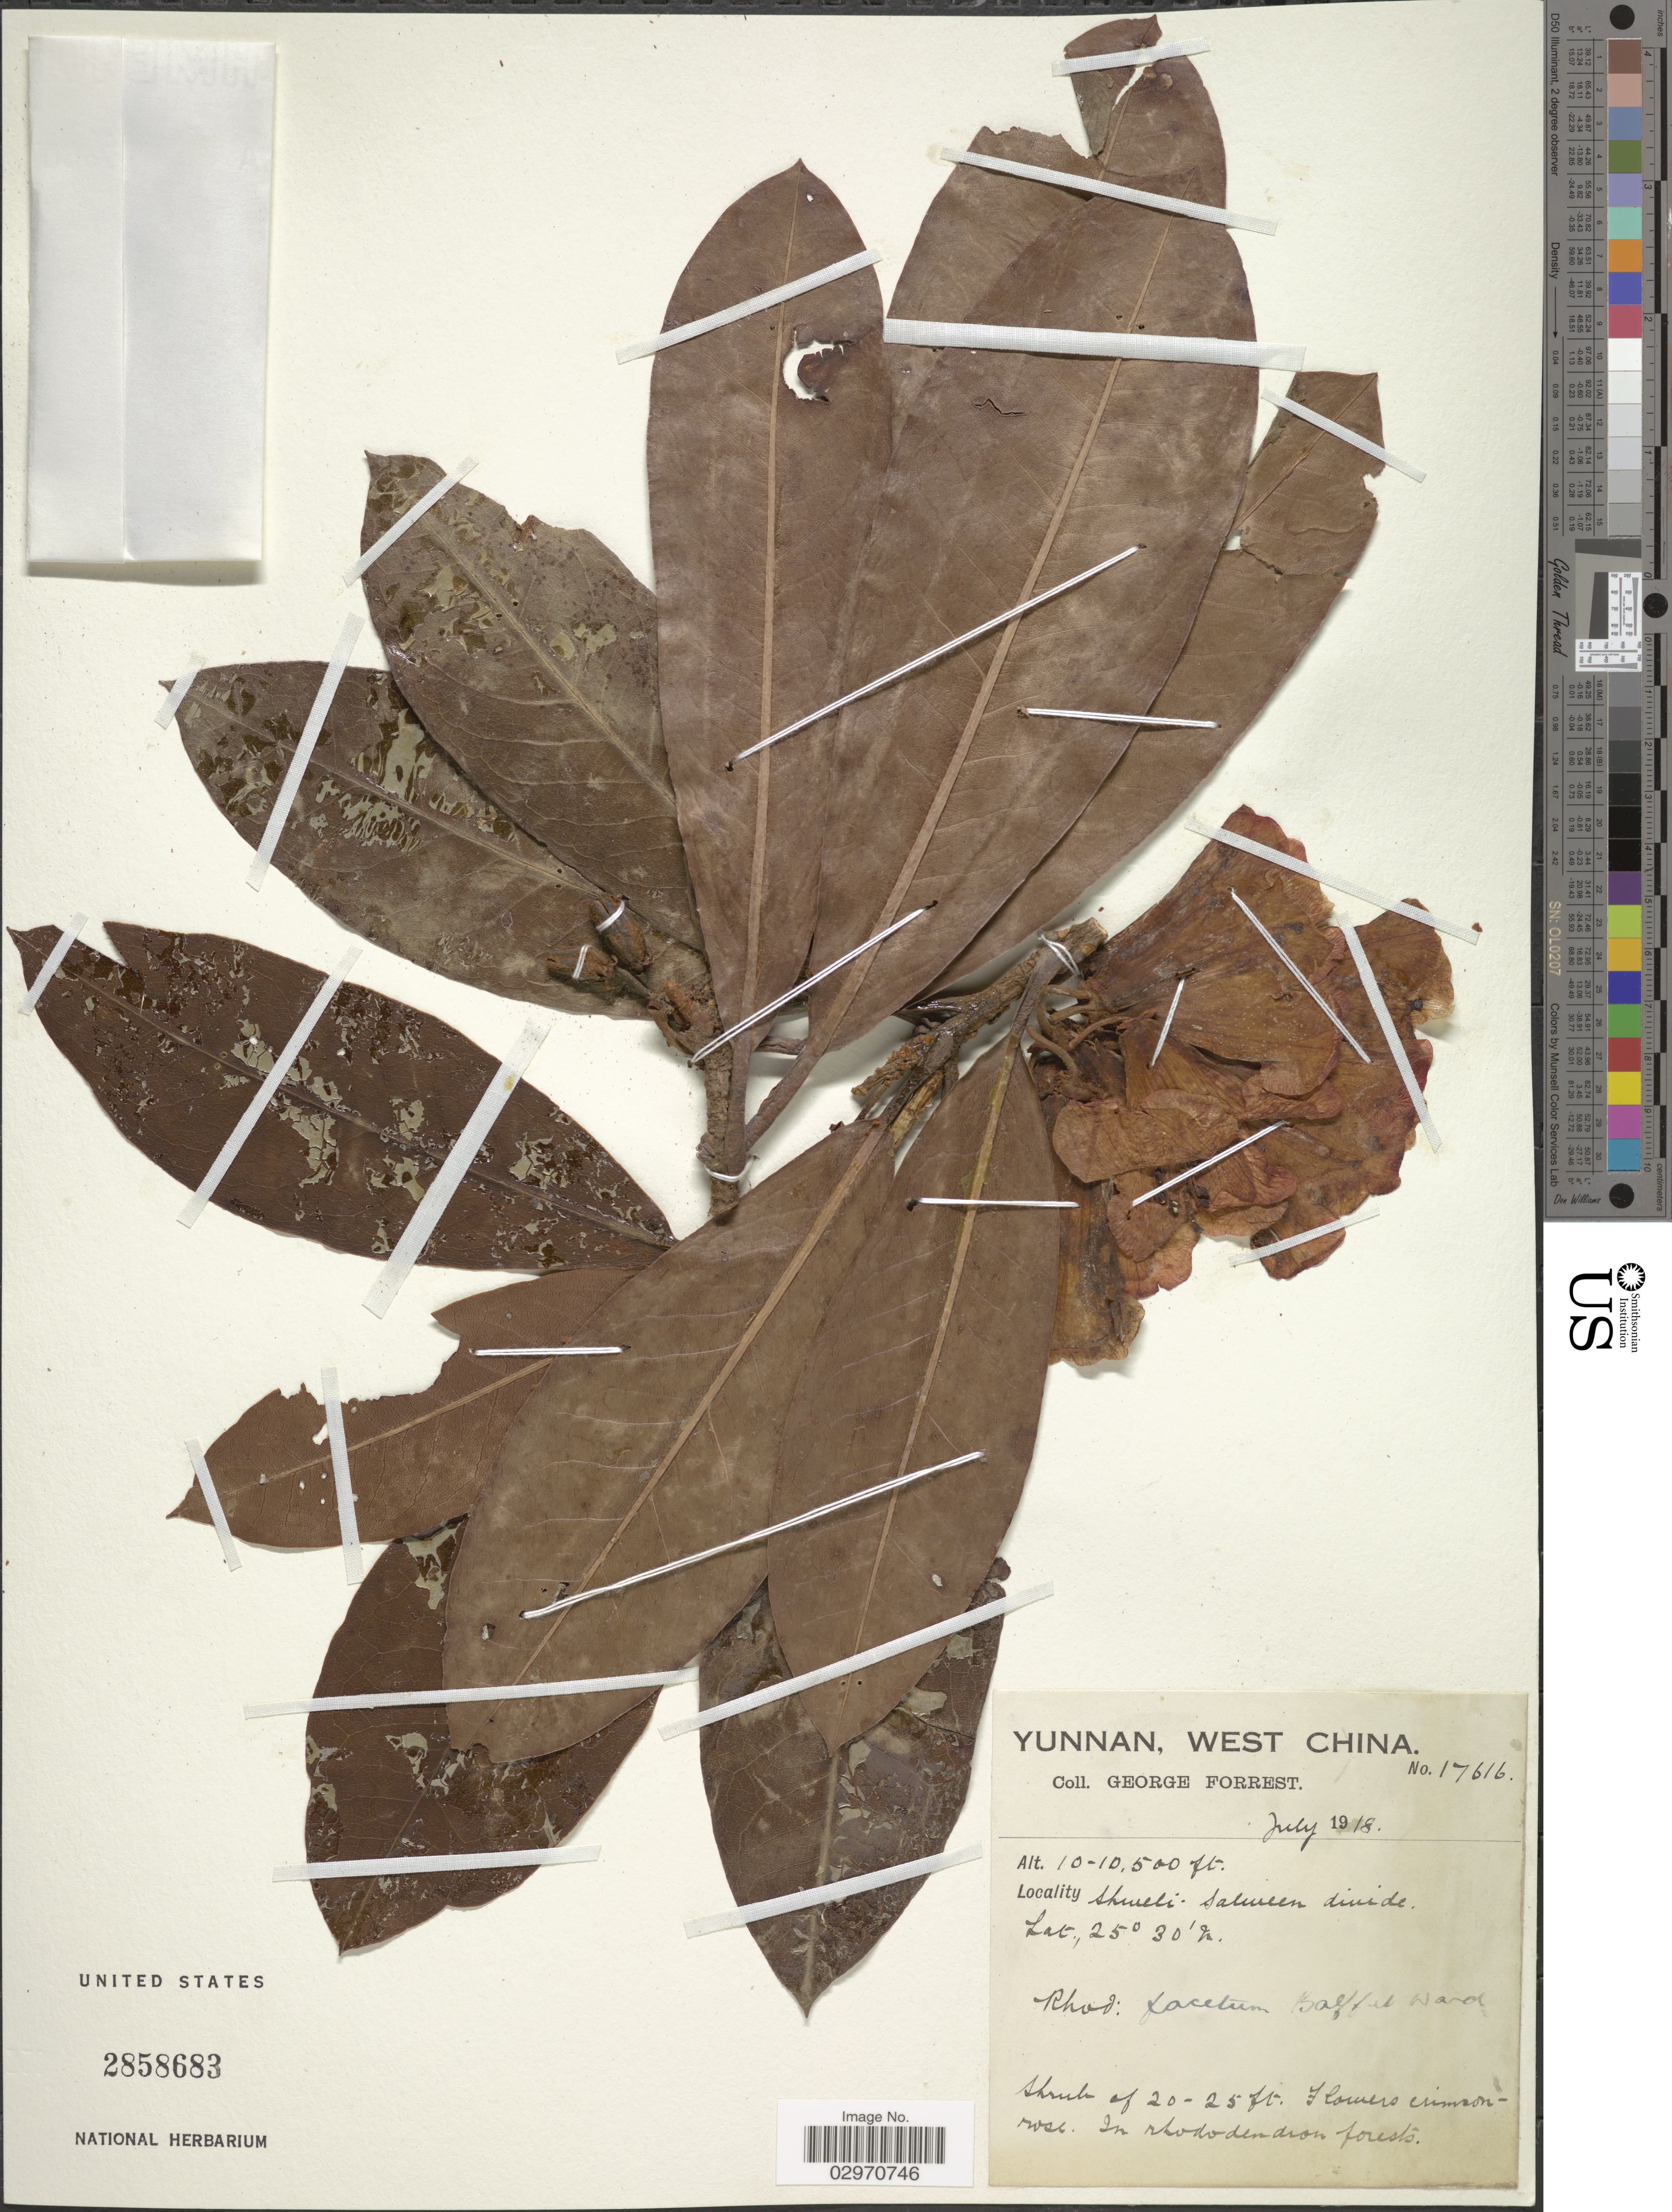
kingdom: Plantae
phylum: Tracheophyta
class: Magnoliopsida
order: Ericales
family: Ericaceae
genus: Rhododendron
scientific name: Rhododendron facetum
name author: Balf. f. & Ward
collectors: G. Forrest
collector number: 17616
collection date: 1918-07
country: China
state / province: Yunnan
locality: West China. Shweli-Salween divide.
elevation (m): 3048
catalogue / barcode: US 2858683